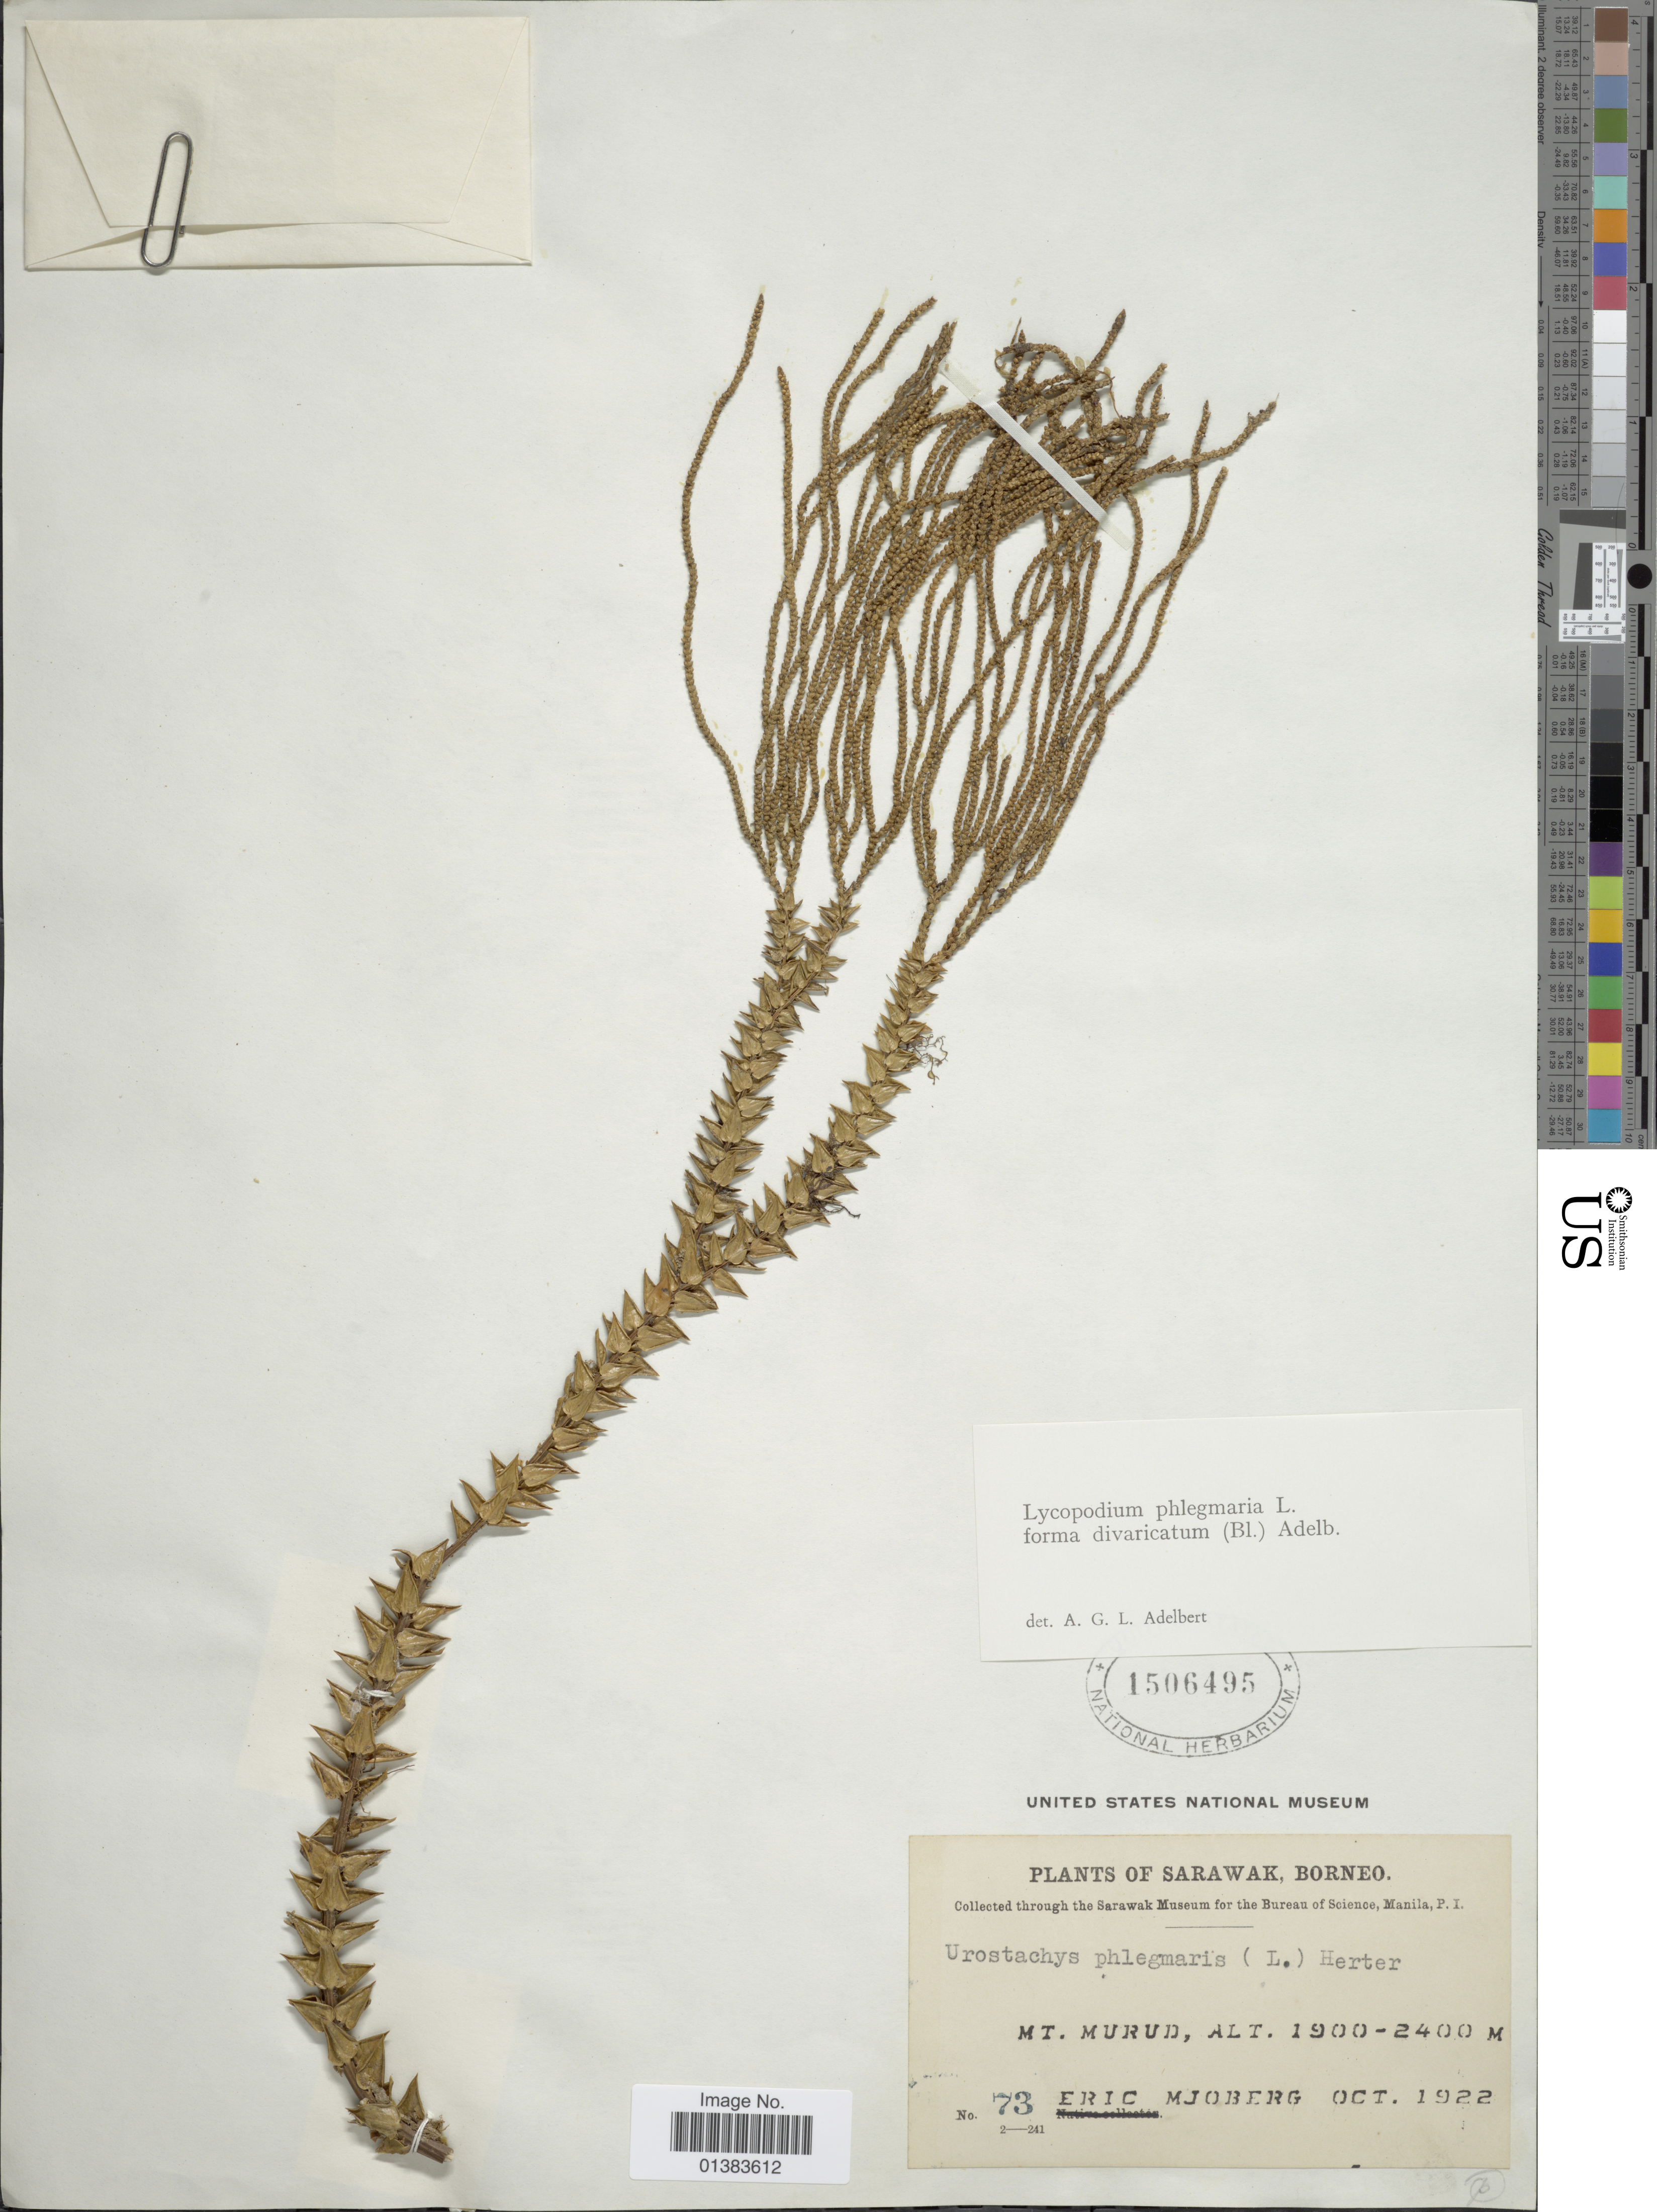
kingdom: Plantae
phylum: Tracheophyta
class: Lycopodiopsida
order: Lycopodiales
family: Lycopodiaceae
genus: Phlegmariurus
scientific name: Phlegmariurus phlegmaria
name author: (L.) Holub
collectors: E. Mjoberg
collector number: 73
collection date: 1922-10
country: Malaysia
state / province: Sarawak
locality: Borneo, Mt. Murud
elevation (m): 1900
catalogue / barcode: US 1506495